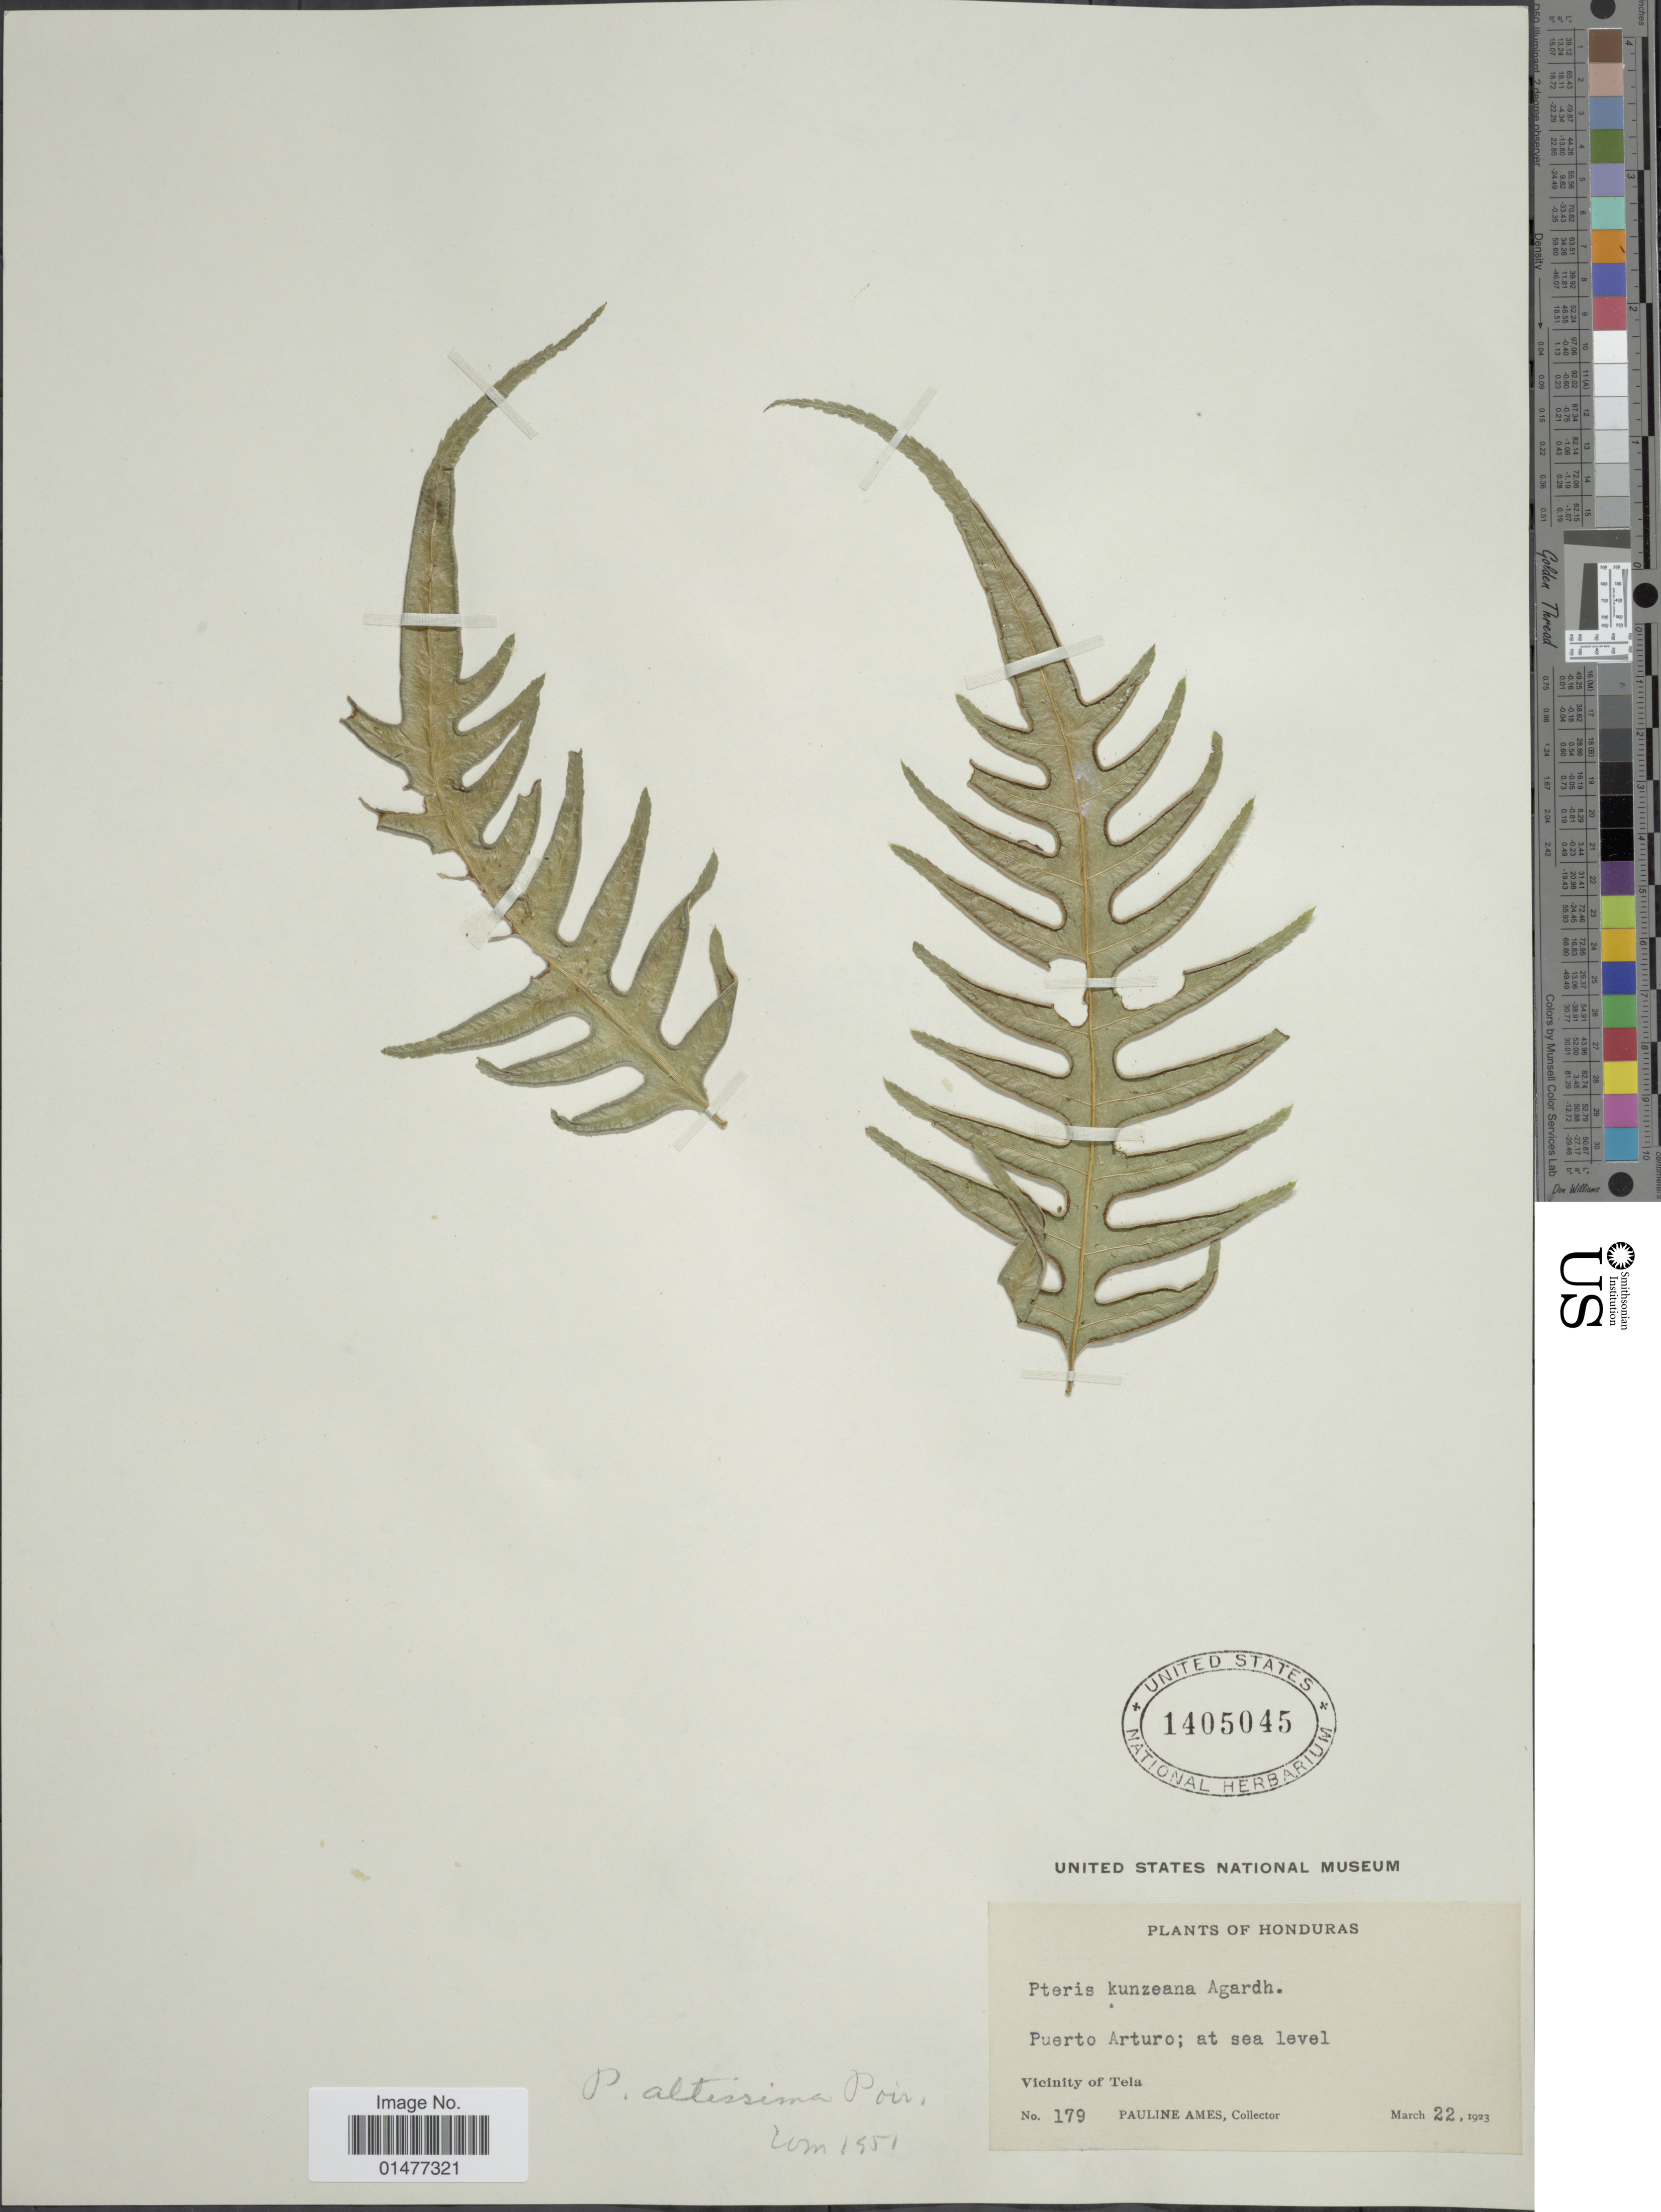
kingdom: Plantae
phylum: Tracheophyta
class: Polypodiopsida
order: Polypodiales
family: Pteridaceae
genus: Pteris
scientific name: Pteris altissima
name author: Poir.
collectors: P. Ames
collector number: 179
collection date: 1923-03-22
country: Honduras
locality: Plants of Honduras, Puerto Arturo, Vicinity of Tela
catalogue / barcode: US 1405045